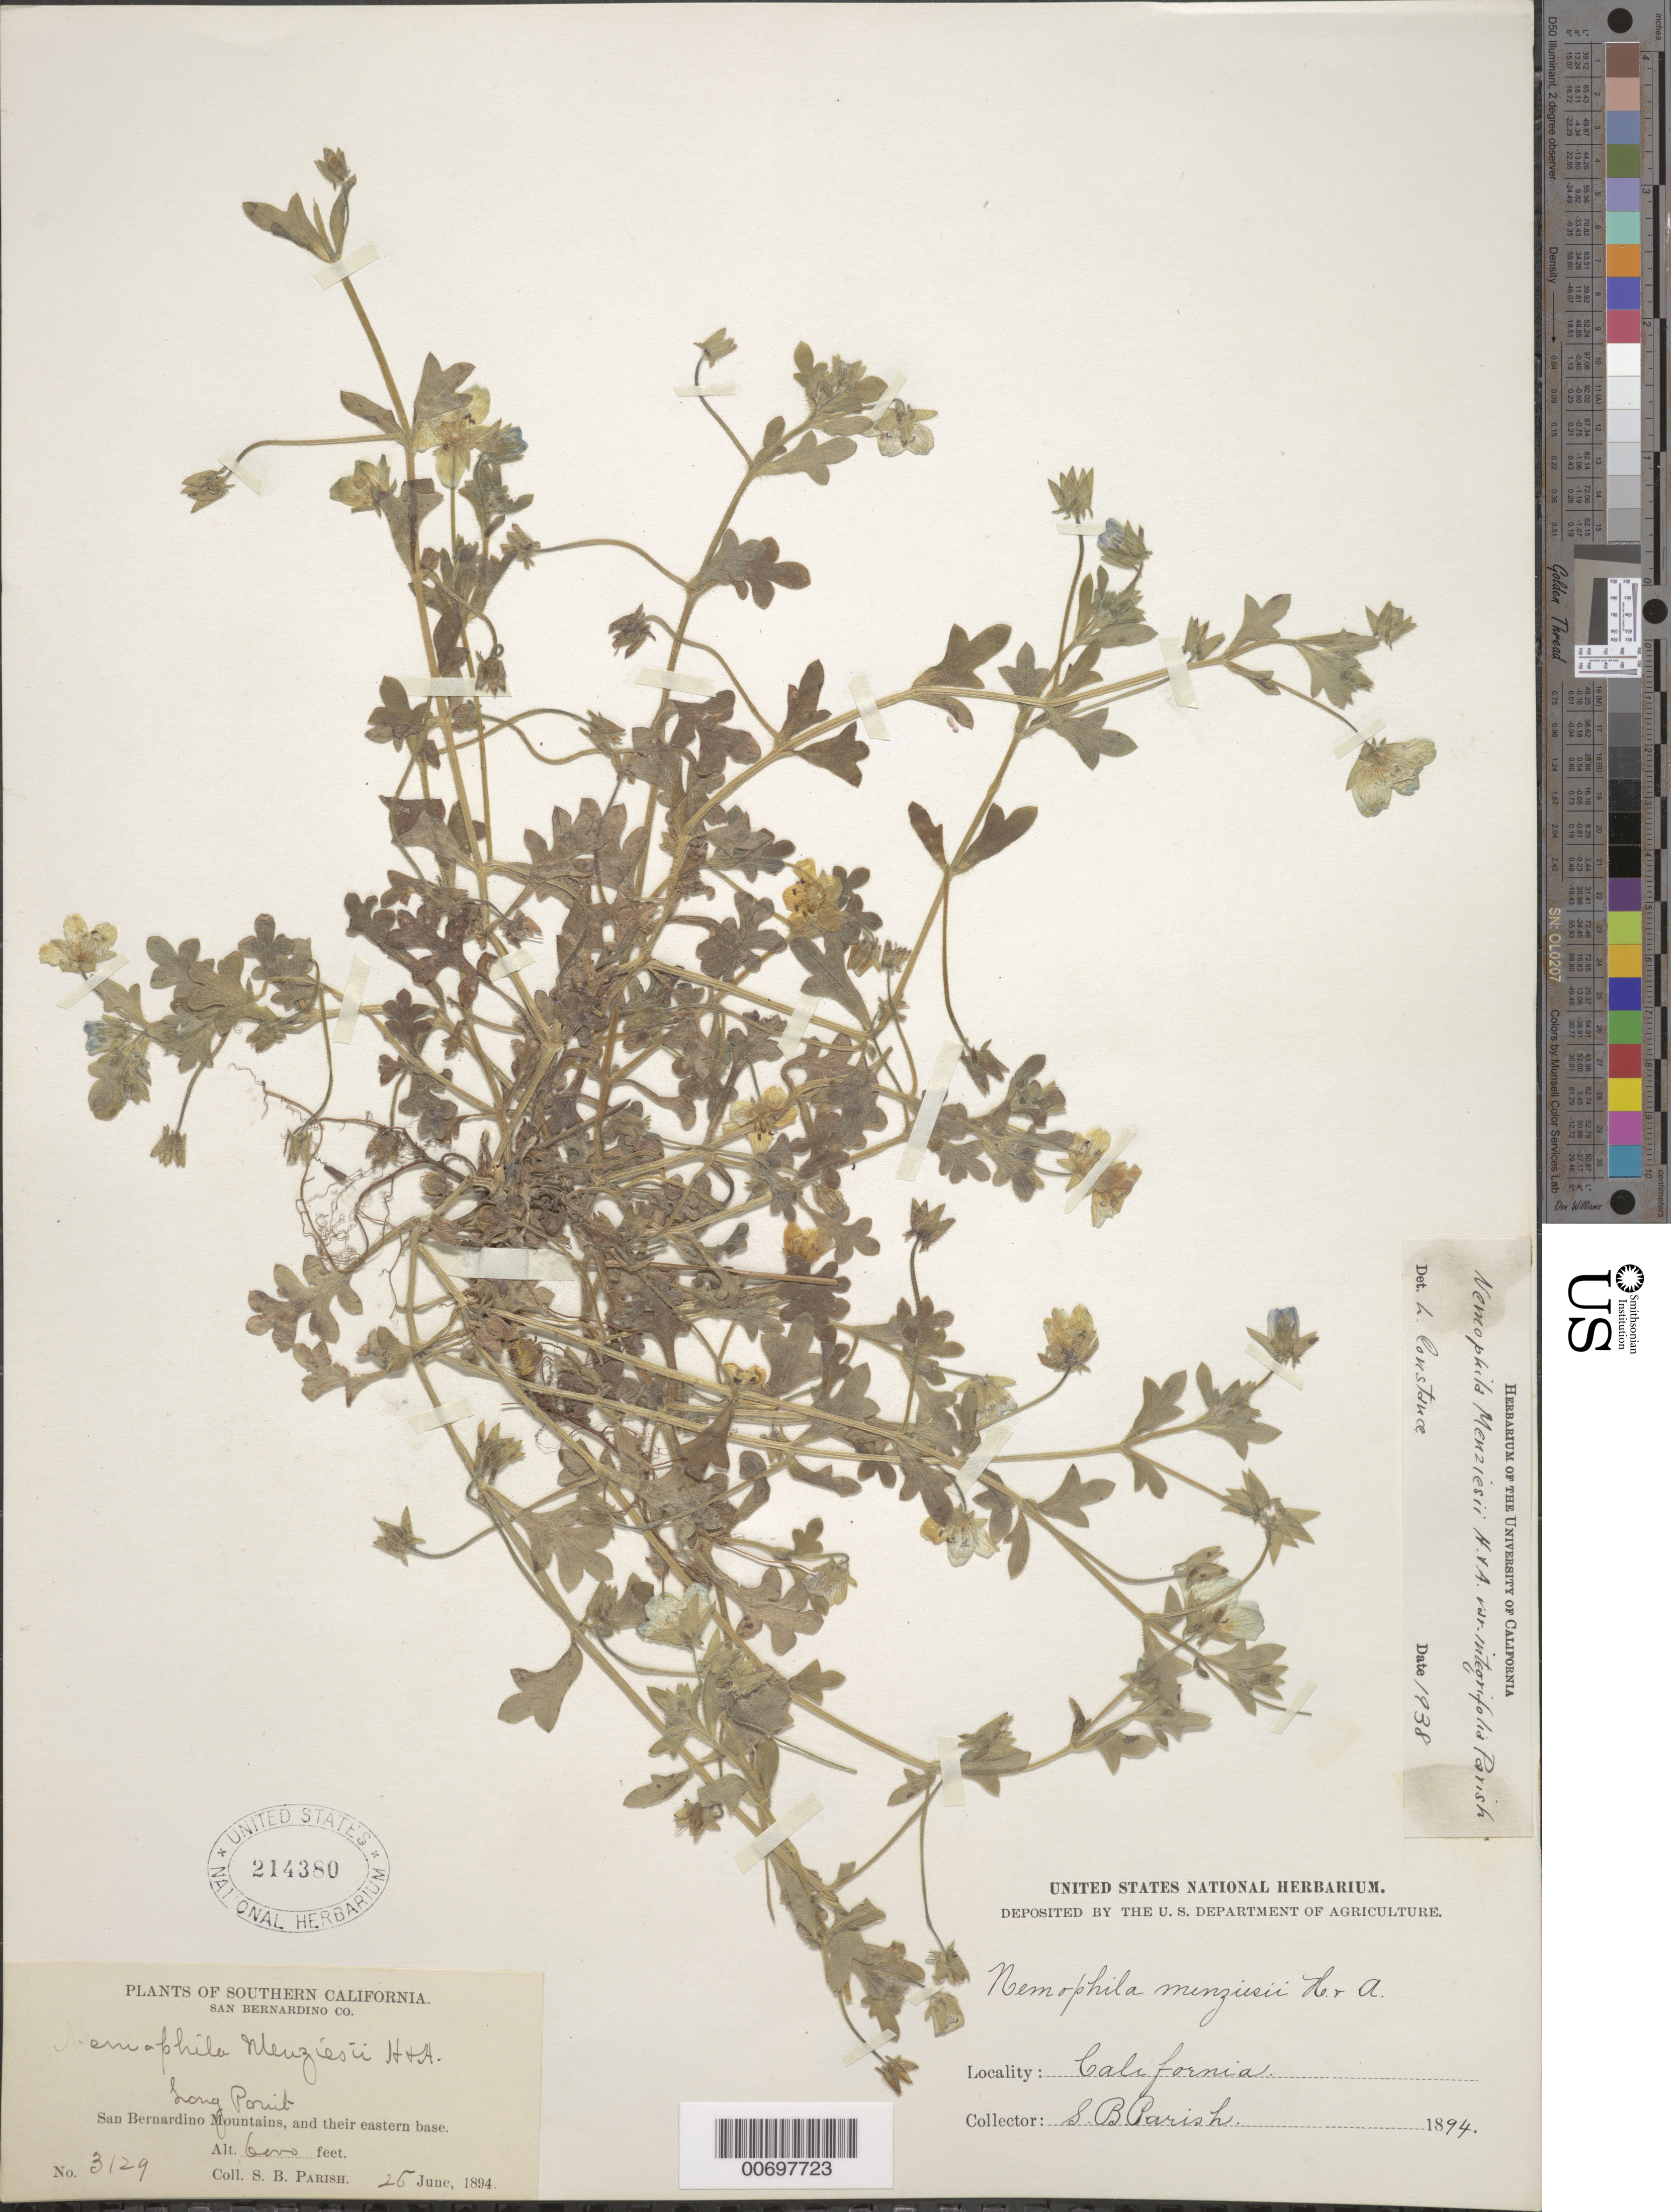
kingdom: Plantae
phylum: Tracheophyta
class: Magnoliopsida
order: Boraginales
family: Hydrophyllaceae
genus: Nemophila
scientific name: Nemophila menziesii var. integrifolia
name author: Hook. & Arn.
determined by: Constance, L., (UC), University of California Berkeley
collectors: S. B. Parish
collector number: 3129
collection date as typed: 26 Jun 1894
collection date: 1894-06-26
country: United States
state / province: California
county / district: San Bernardino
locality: Long Ponit, San Bernardino Mts., and their eastern base.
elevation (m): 1829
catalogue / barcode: US 214380